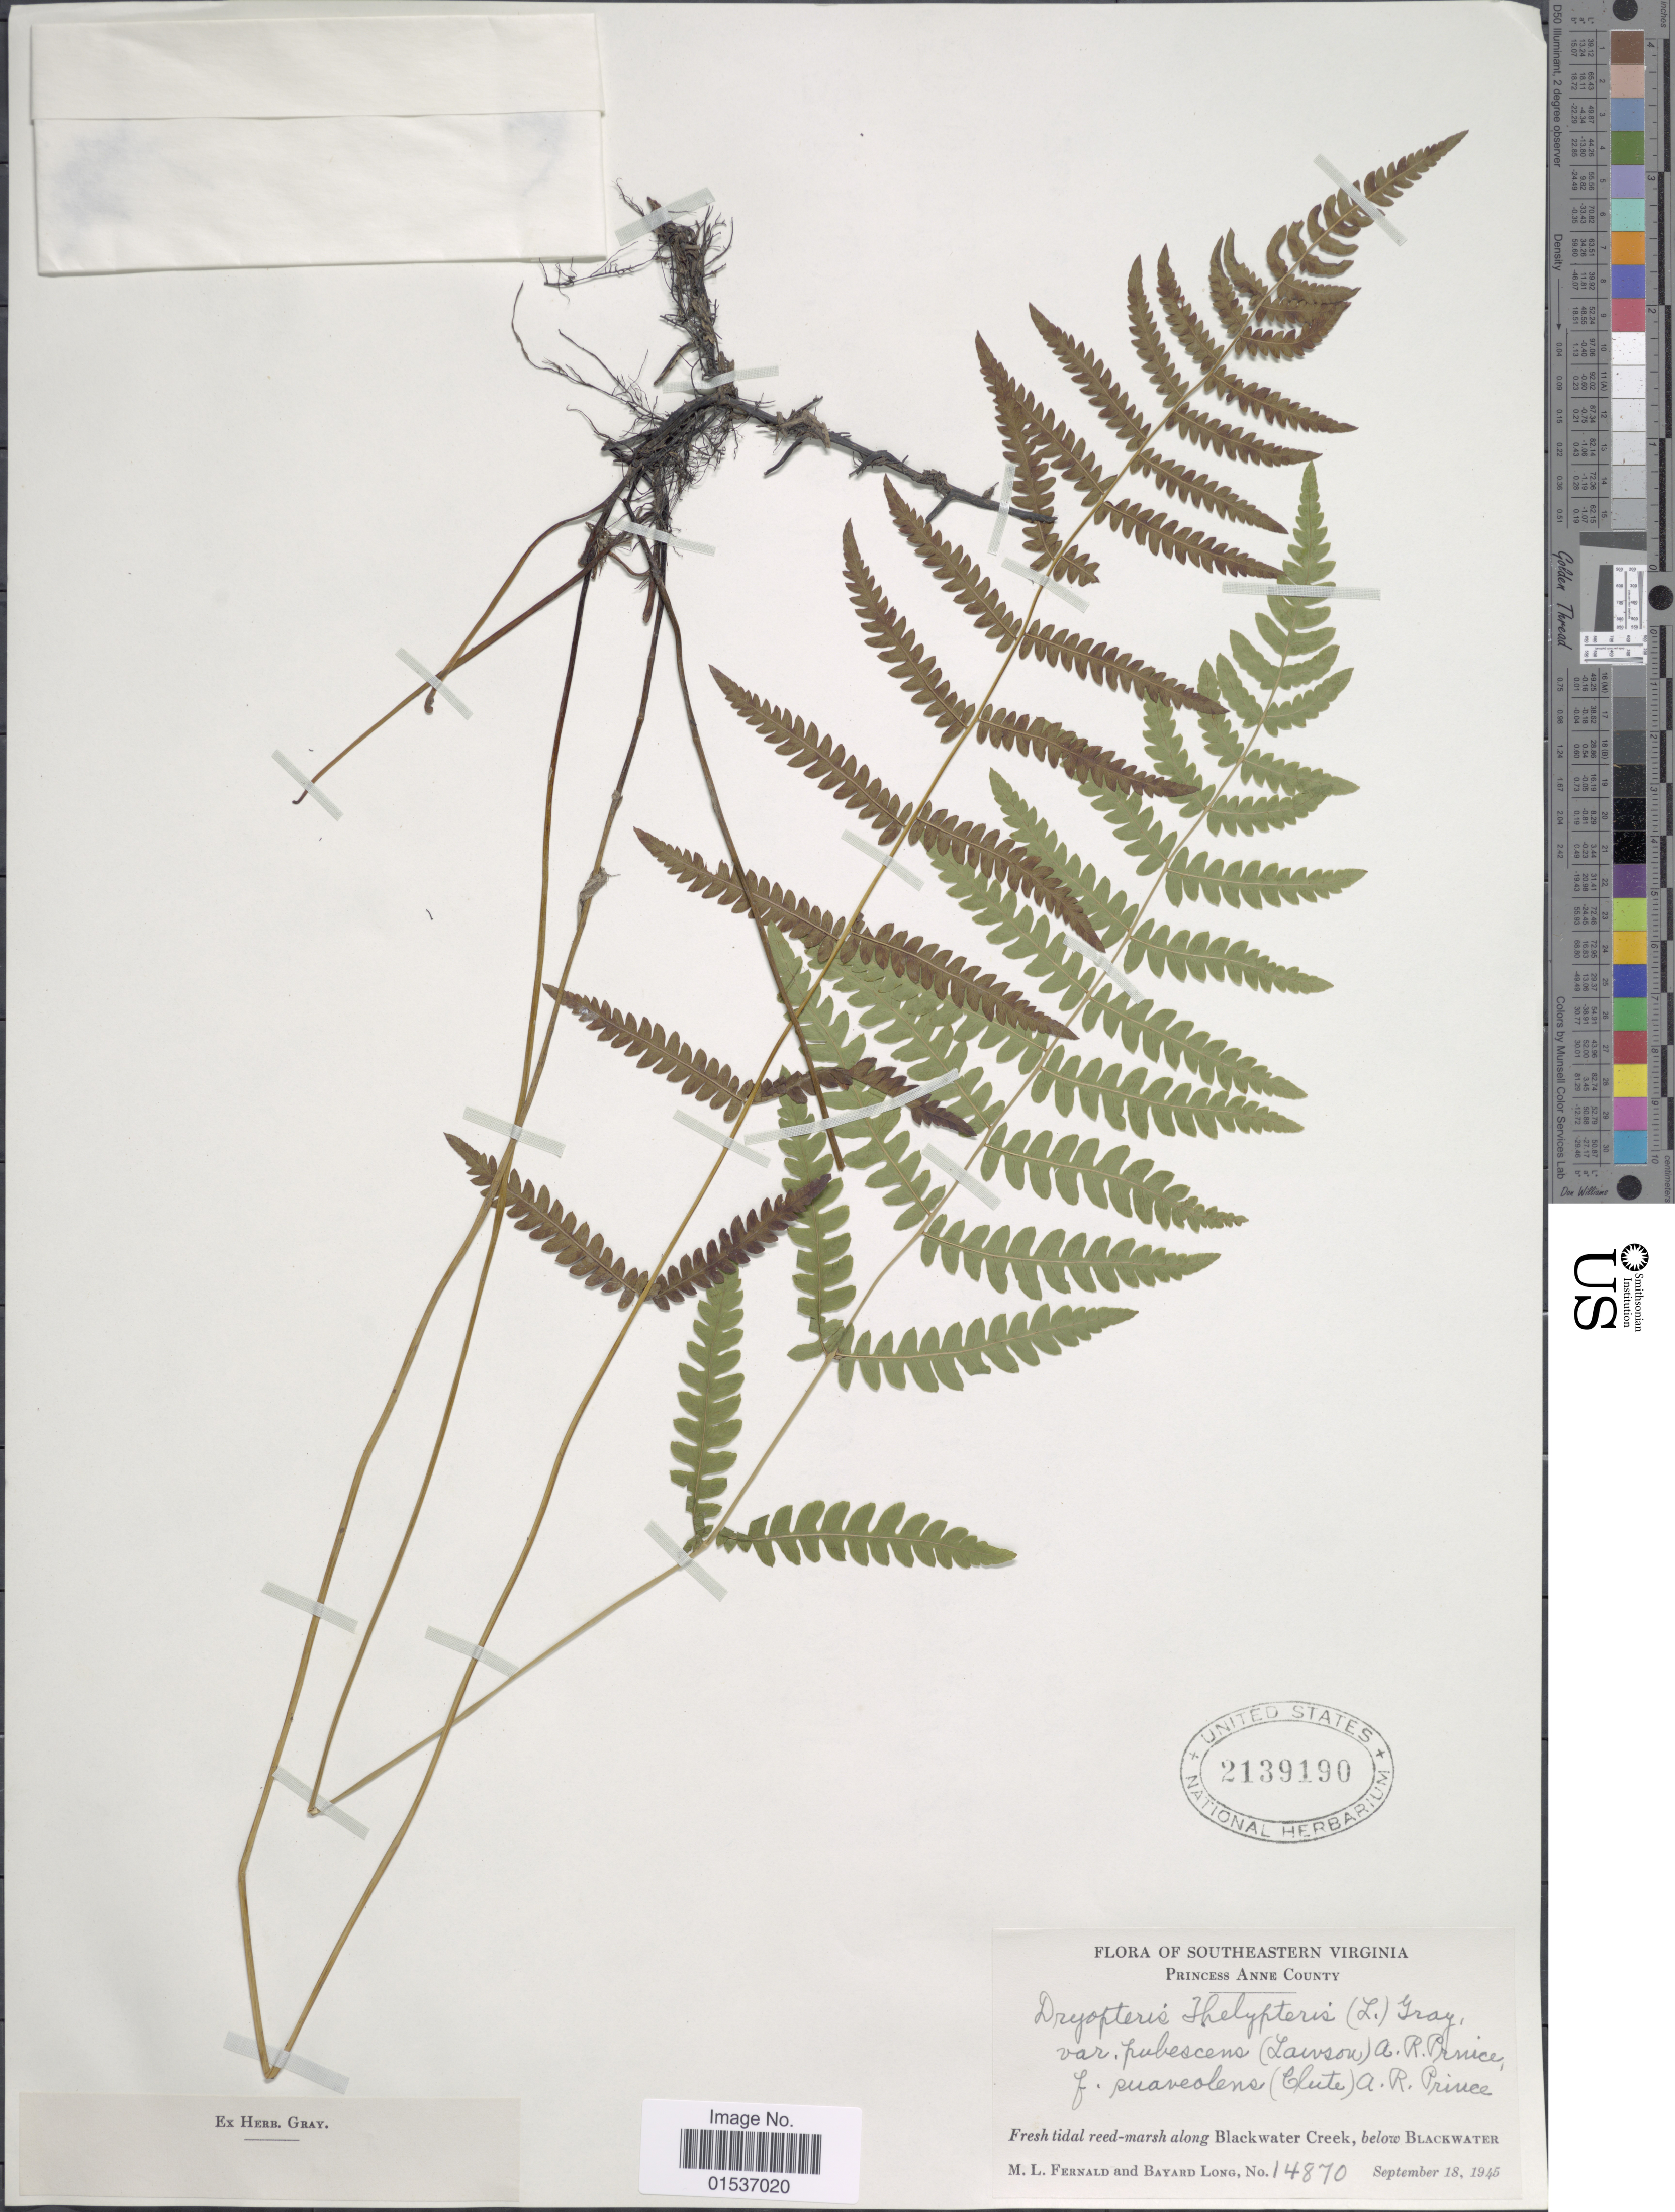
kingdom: Plantae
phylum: Tracheophyta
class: Polypodiopsida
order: Polypodiales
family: Thelypteridaceae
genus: Thelypteris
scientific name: Thelypteris palustris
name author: (Salisb.) Schott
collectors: M. L. Fernald & B. Long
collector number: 14870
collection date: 1945-09-18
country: United States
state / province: Virginia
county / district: City of Virginia Beach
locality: Southeastern Virginia. Princess Anne County. Along Blackwater Creek, below Blackwater.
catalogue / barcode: US 2139190